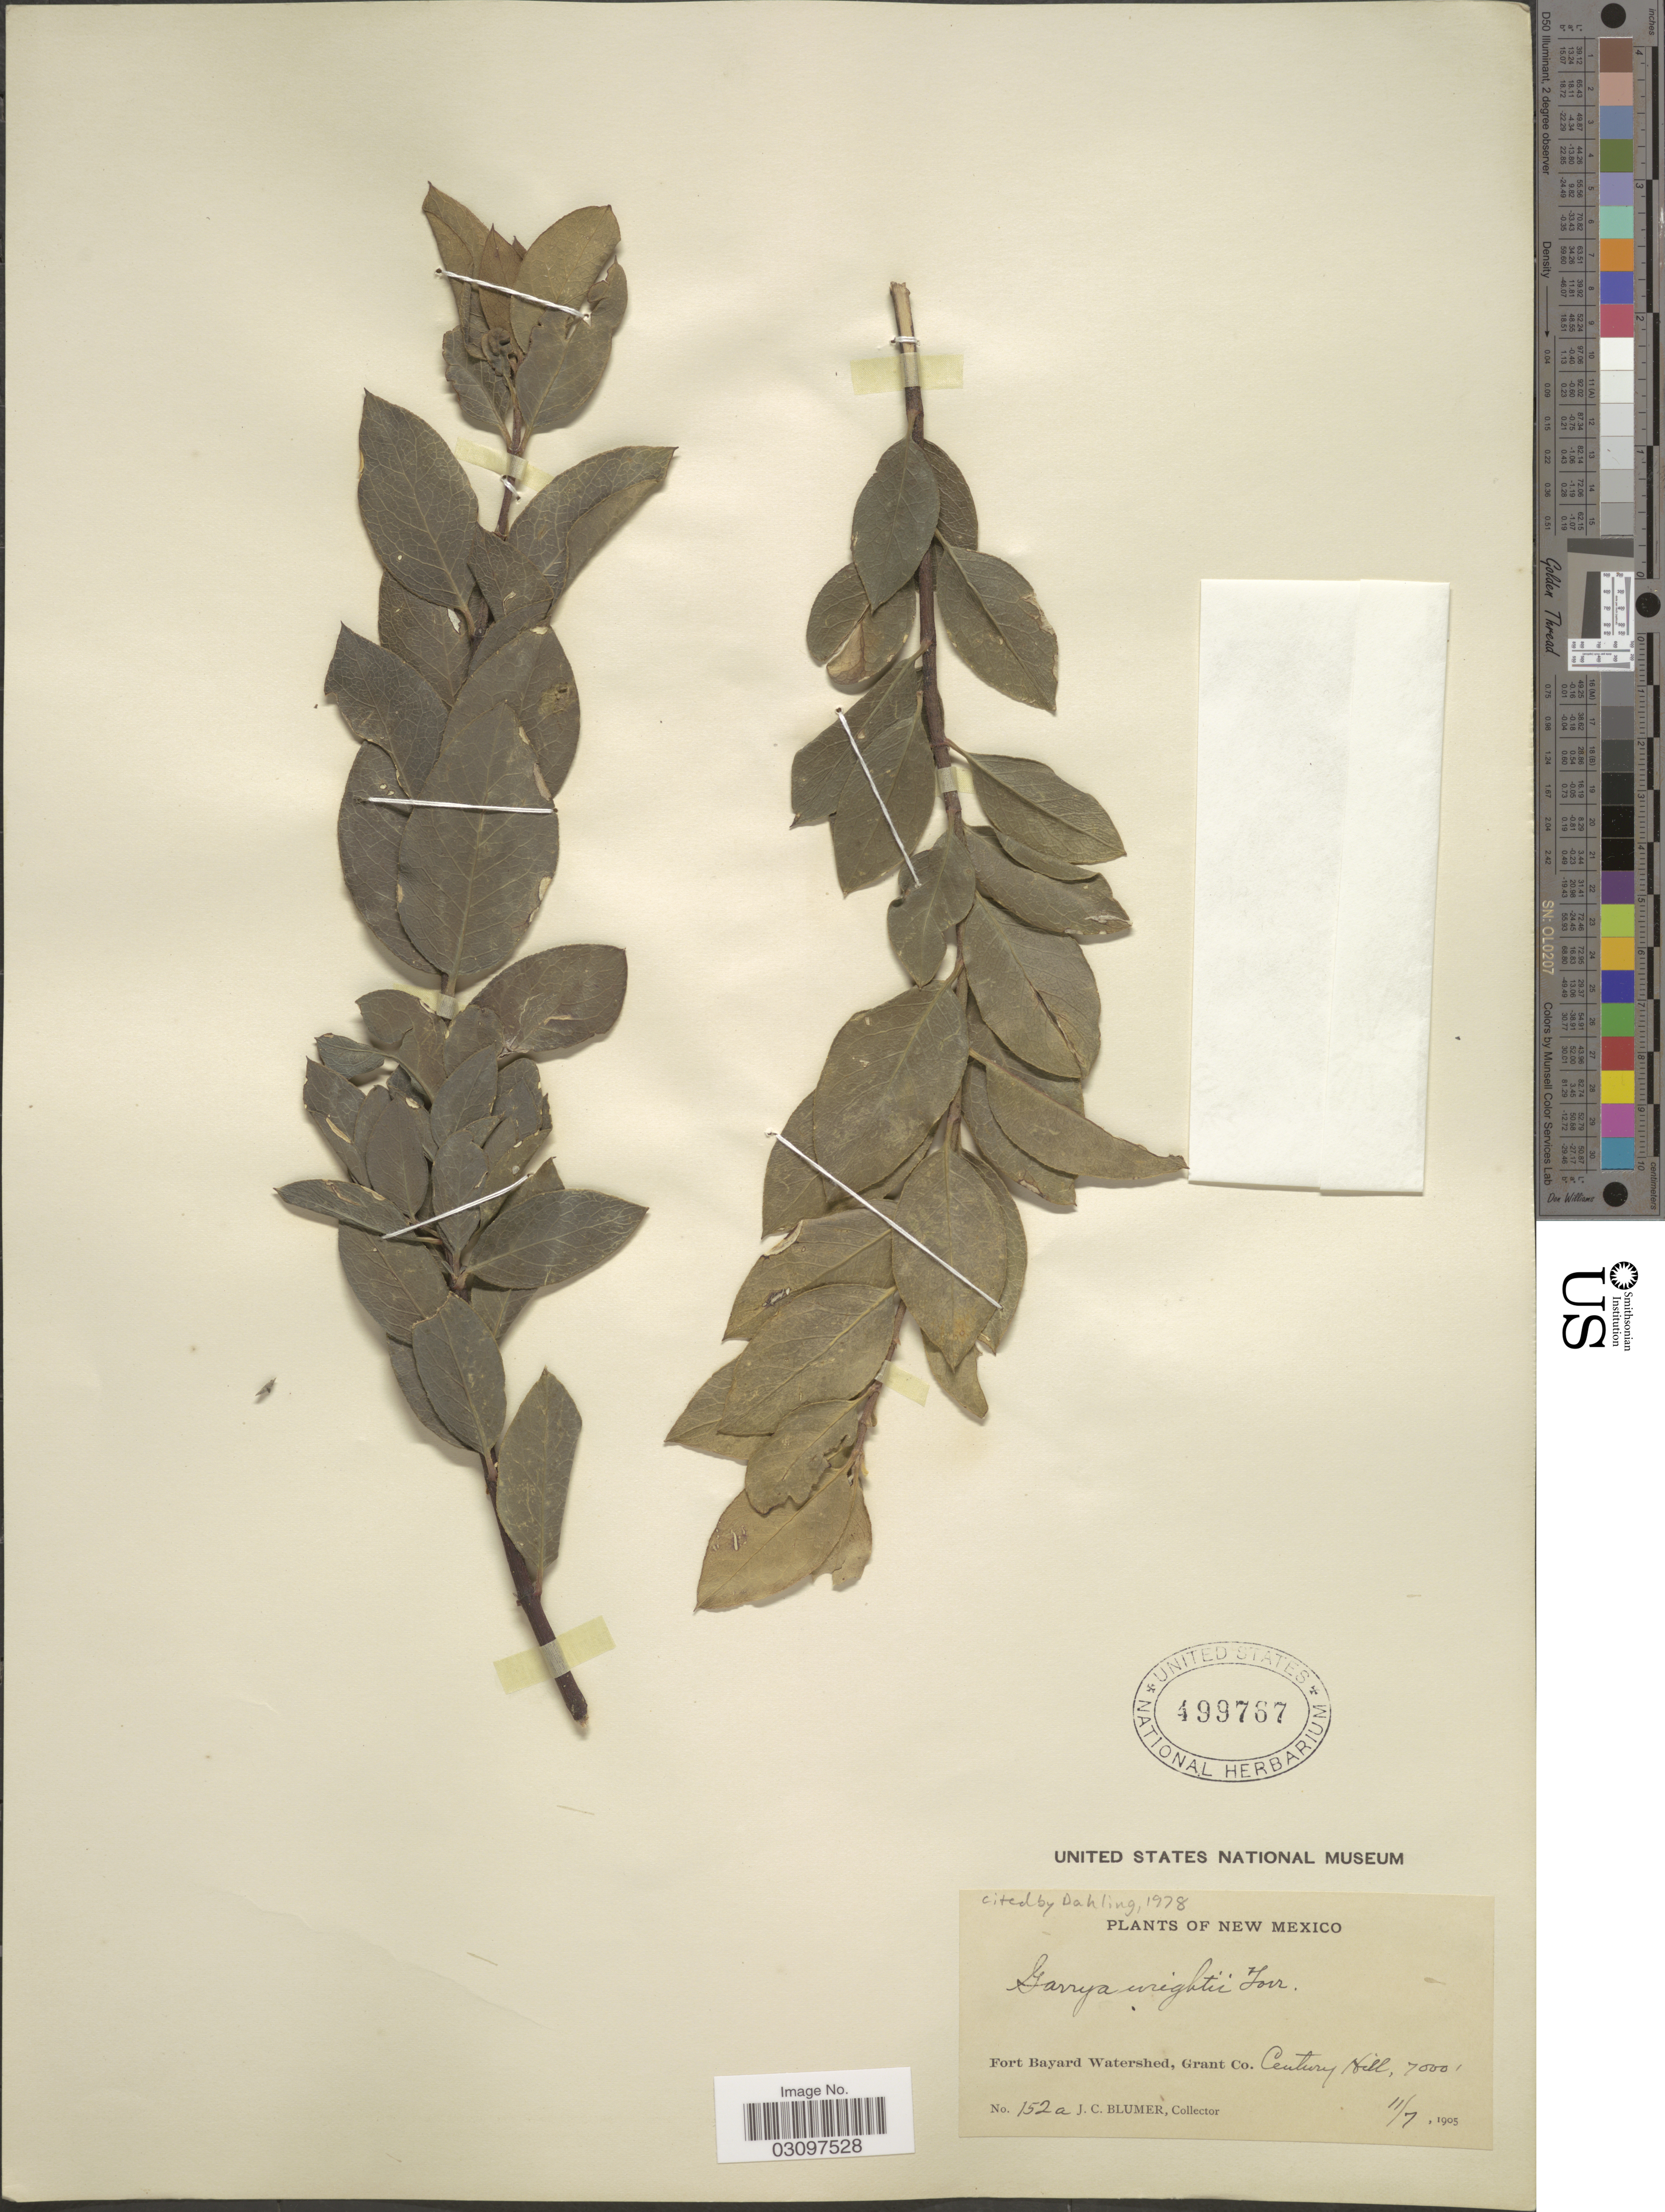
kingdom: Plantae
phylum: Tracheophyta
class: Magnoliopsida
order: Garryales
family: Garryaceae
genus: Garrya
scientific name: Garrya wrightii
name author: Torr.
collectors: J. C. Blumer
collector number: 152a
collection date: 1905-11-07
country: United States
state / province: New Mexico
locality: Fort Bayard Watershed, Grant Co. Century Hill.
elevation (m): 2134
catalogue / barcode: US 499767